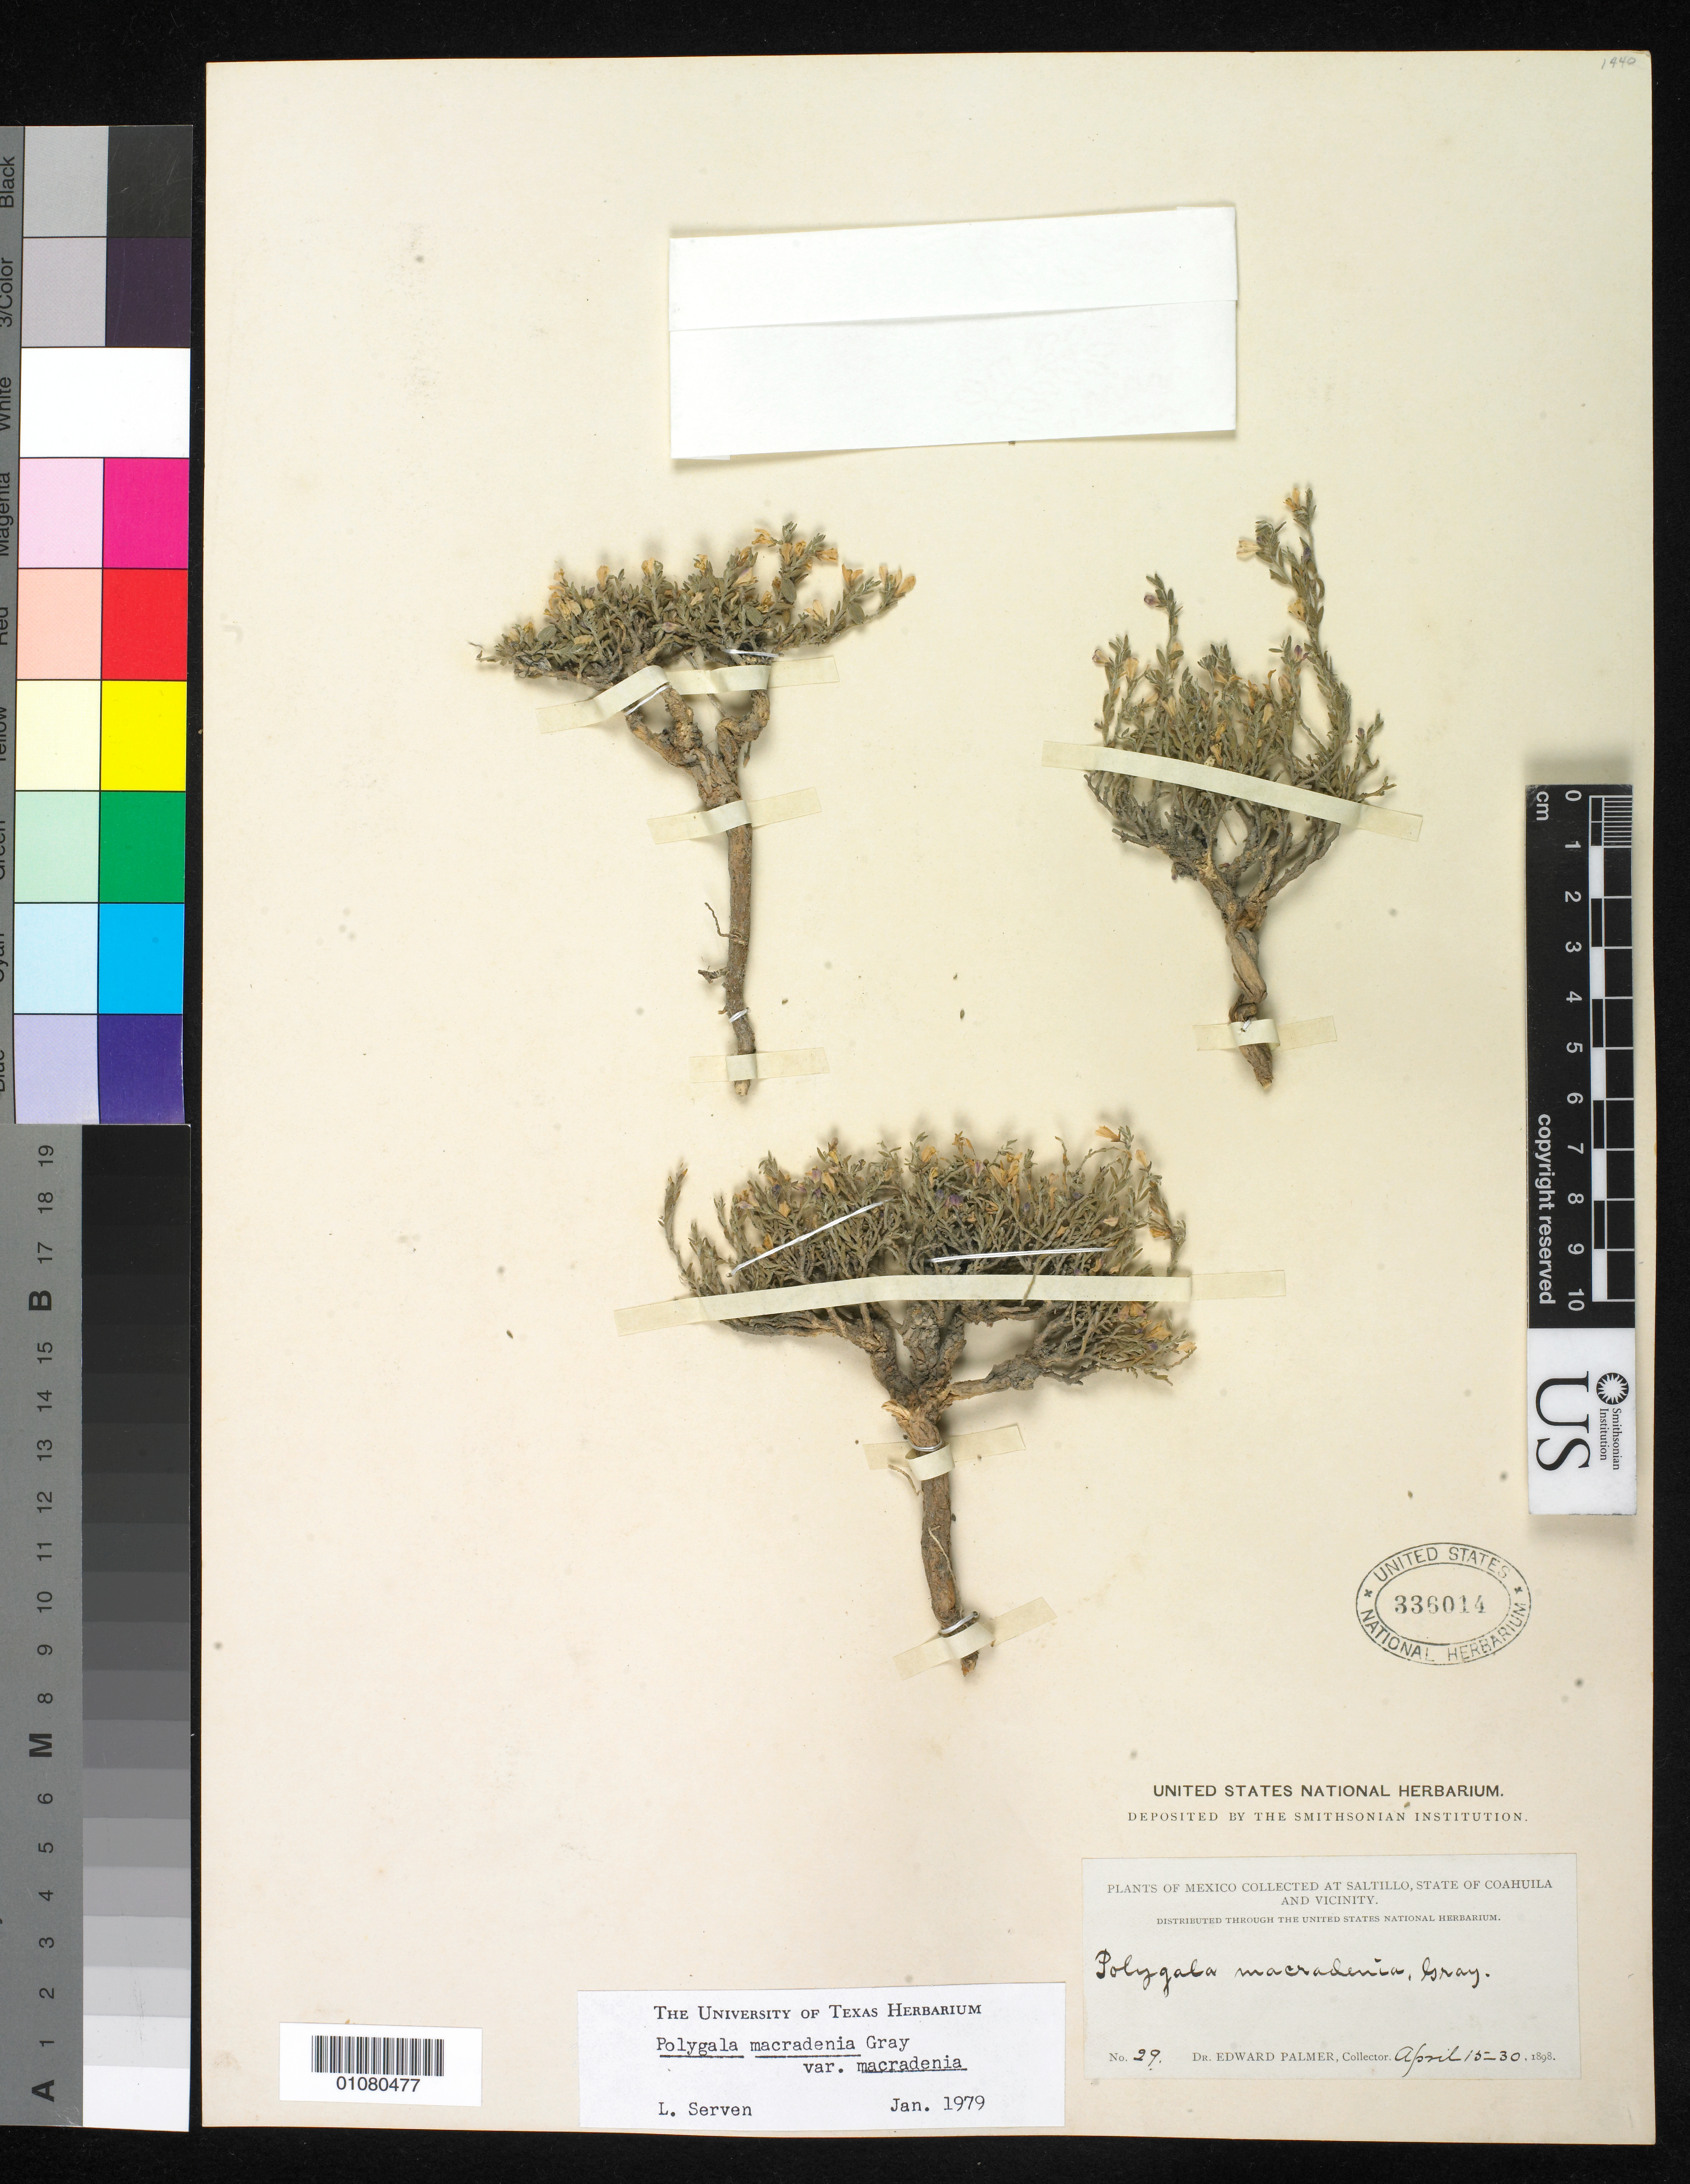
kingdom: Plantae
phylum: Tracheophyta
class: Magnoliopsida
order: Fabales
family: Polygalaceae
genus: Hebecarpa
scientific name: Hebecarpa macradenia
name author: (A. Gray) J.R. Abbott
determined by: Strong, Mark T., (BOT), Smithsonian Institution - National Museum of Natural History (UNITED STATES)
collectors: E. Palmer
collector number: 29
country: Mexico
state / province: Coahuila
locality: At Saltillo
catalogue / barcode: US 336014